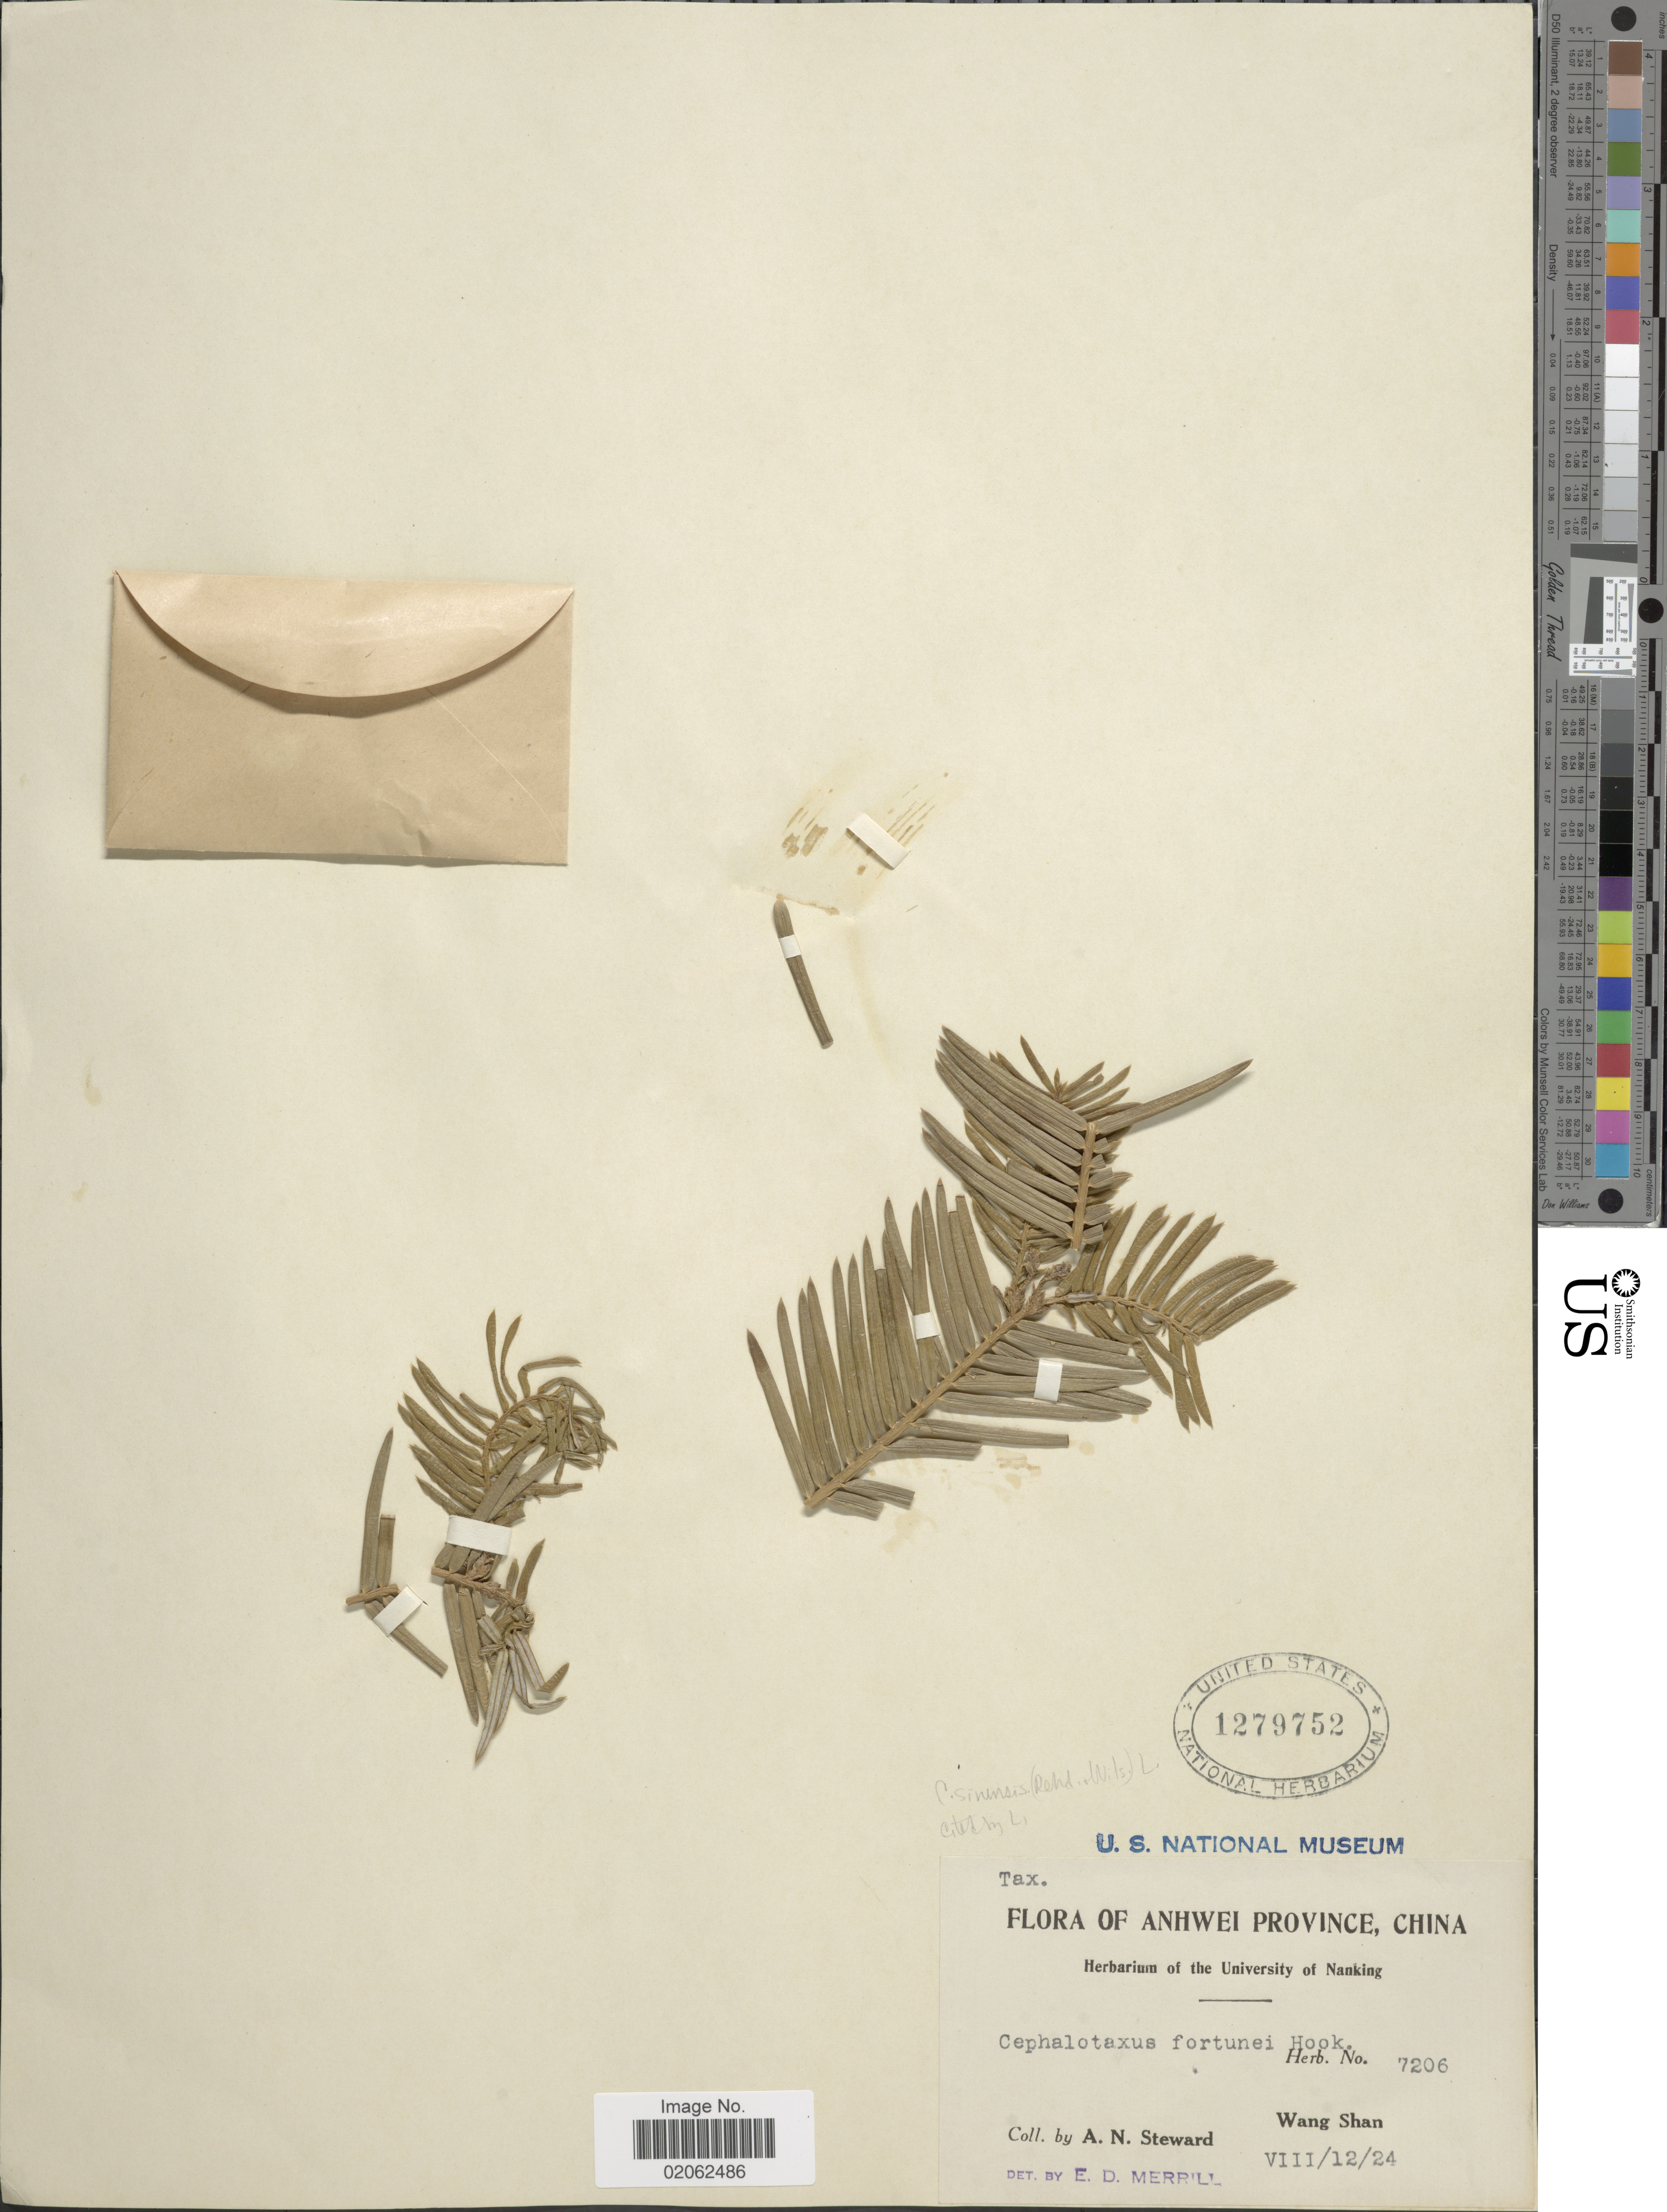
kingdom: Plantae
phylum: Tracheophyta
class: Pinopsida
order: Pinales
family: Cephalotaxaceae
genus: Cephalotaxus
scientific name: Cephalotaxus sinensis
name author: (H.L. Li) H.L. Li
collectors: A. N. Steward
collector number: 7206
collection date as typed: Transcribed d/m/y: 12/8/24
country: China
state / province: Anhui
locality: Anhwei Province. Wang Shan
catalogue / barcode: US 1279752